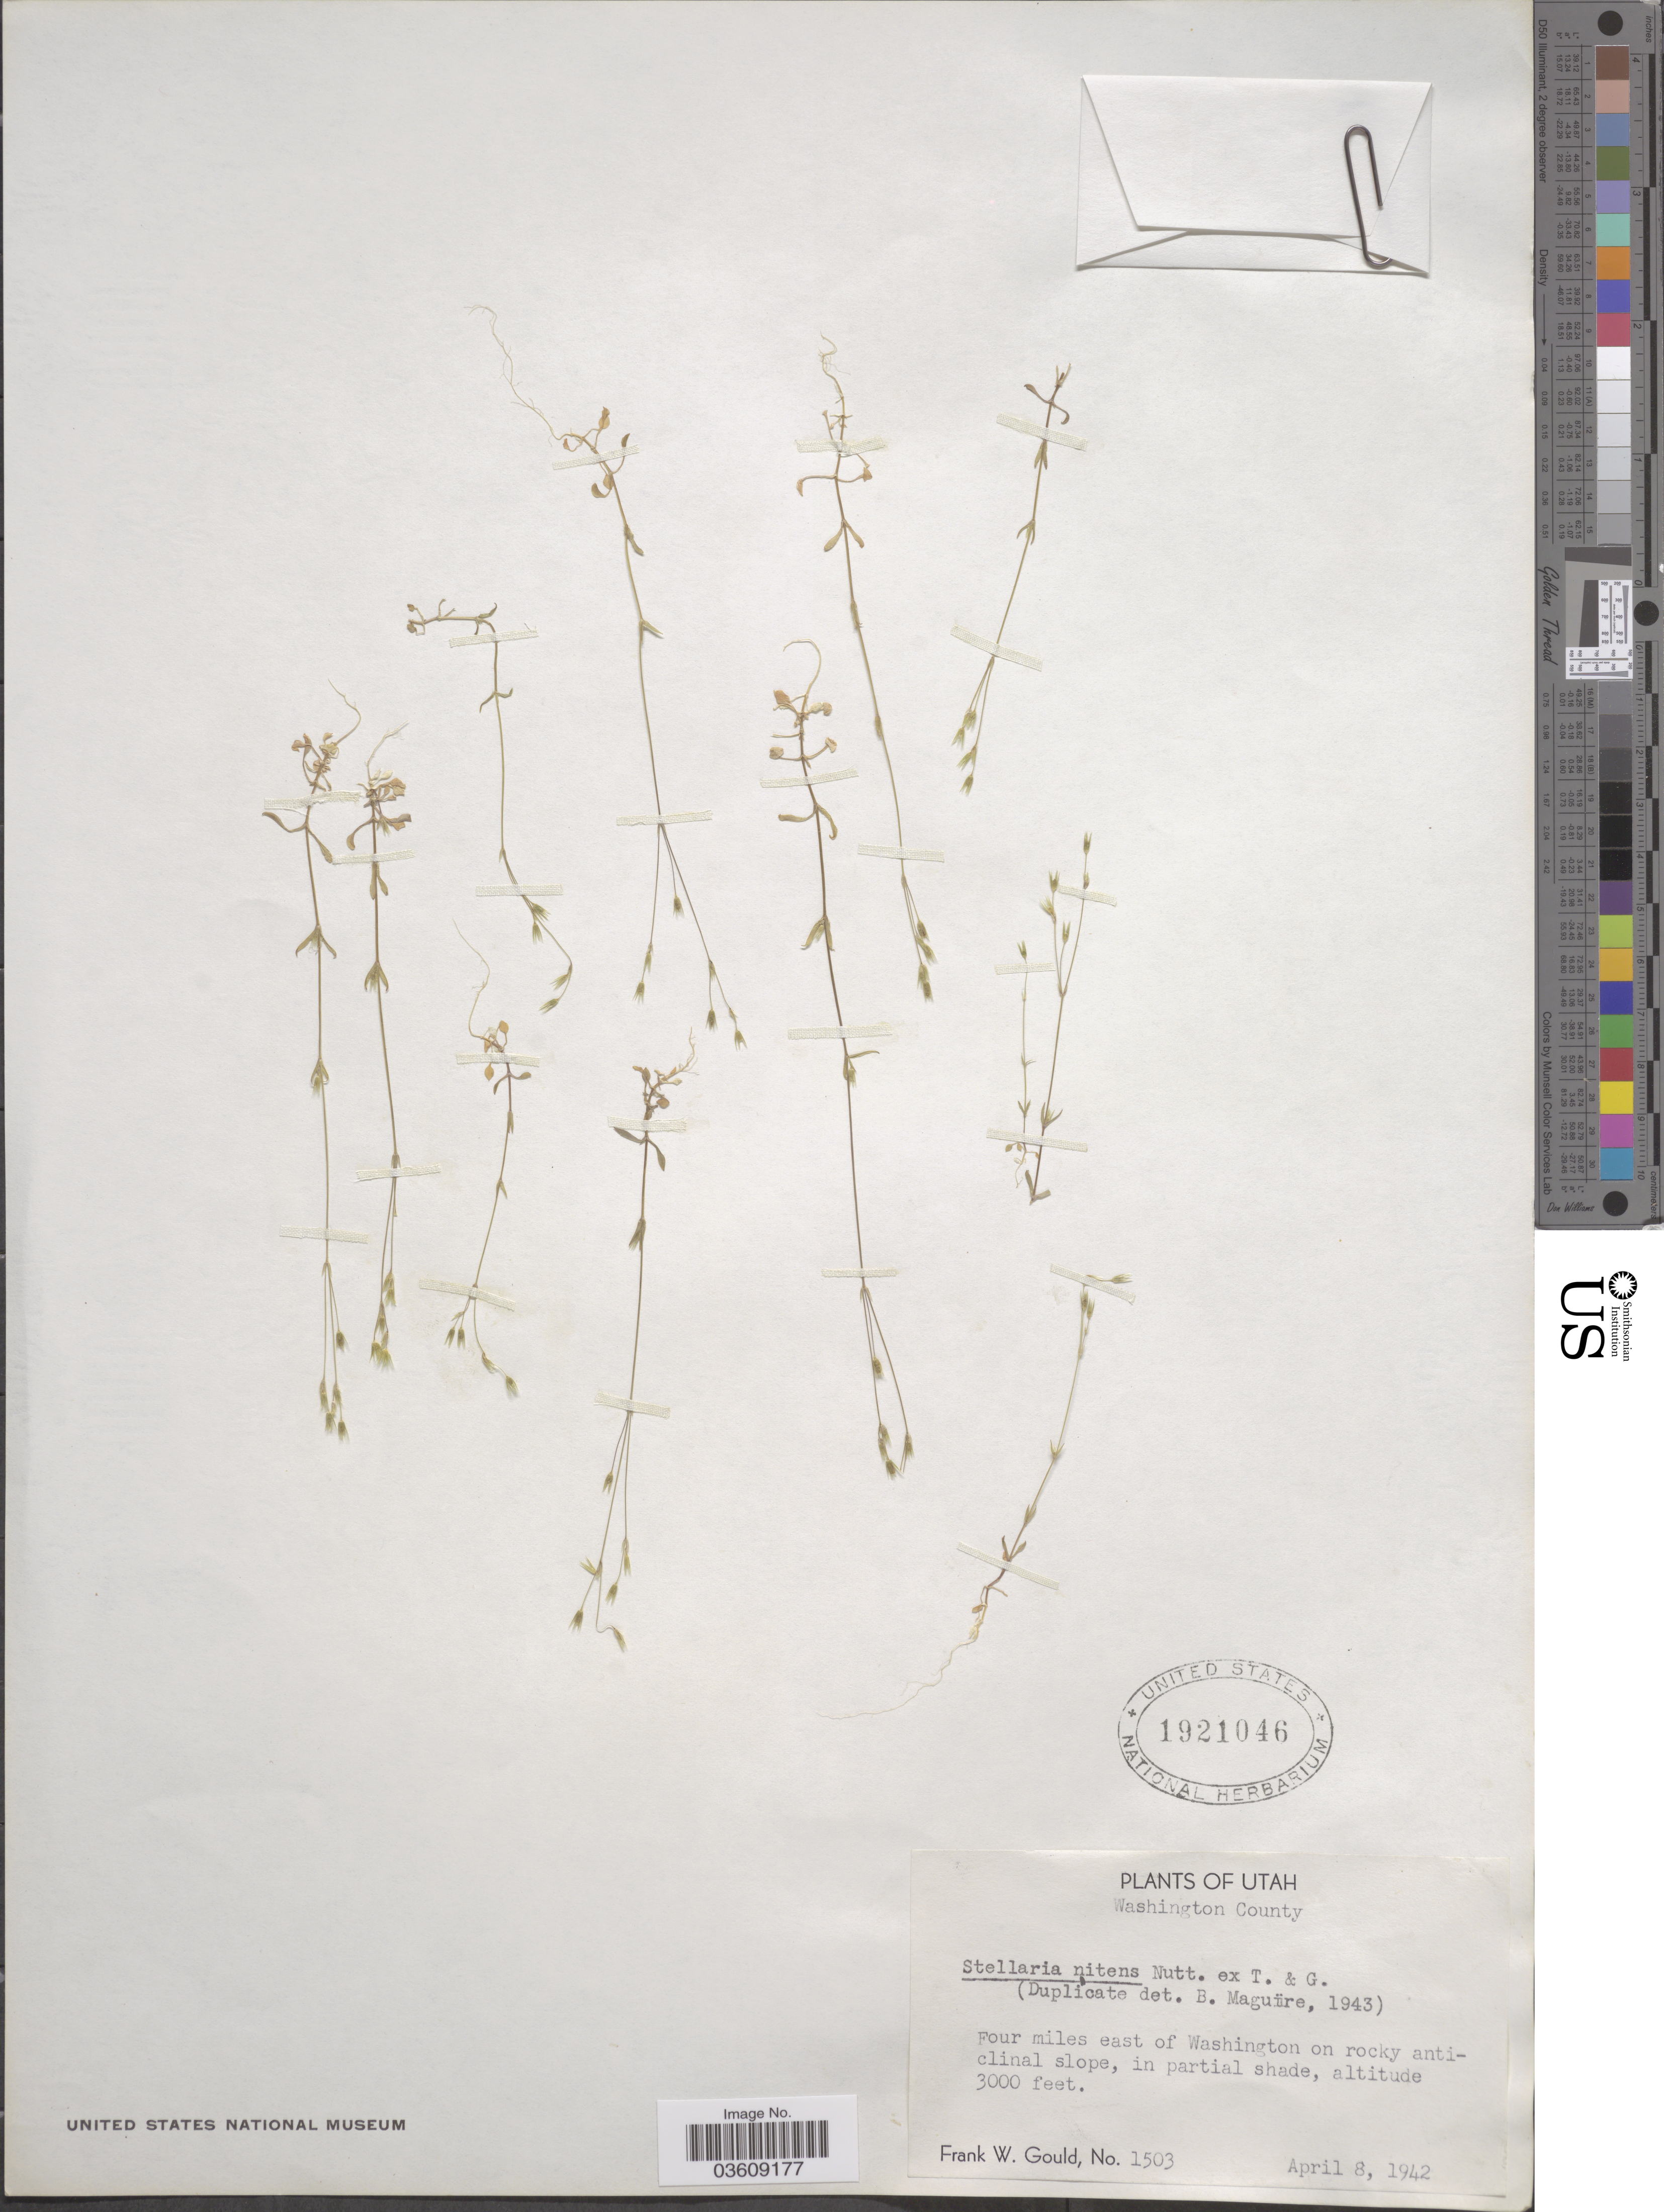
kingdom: Plantae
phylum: Tracheophyta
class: Magnoliopsida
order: Caryophyllales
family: Caryophyllaceae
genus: Stellaria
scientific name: Stellaria nitens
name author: Nutt.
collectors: F. W. Gould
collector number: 1503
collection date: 1942-04-08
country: United States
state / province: Utah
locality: Washington County. Four miles east of Washington.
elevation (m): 914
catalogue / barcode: US 1921046